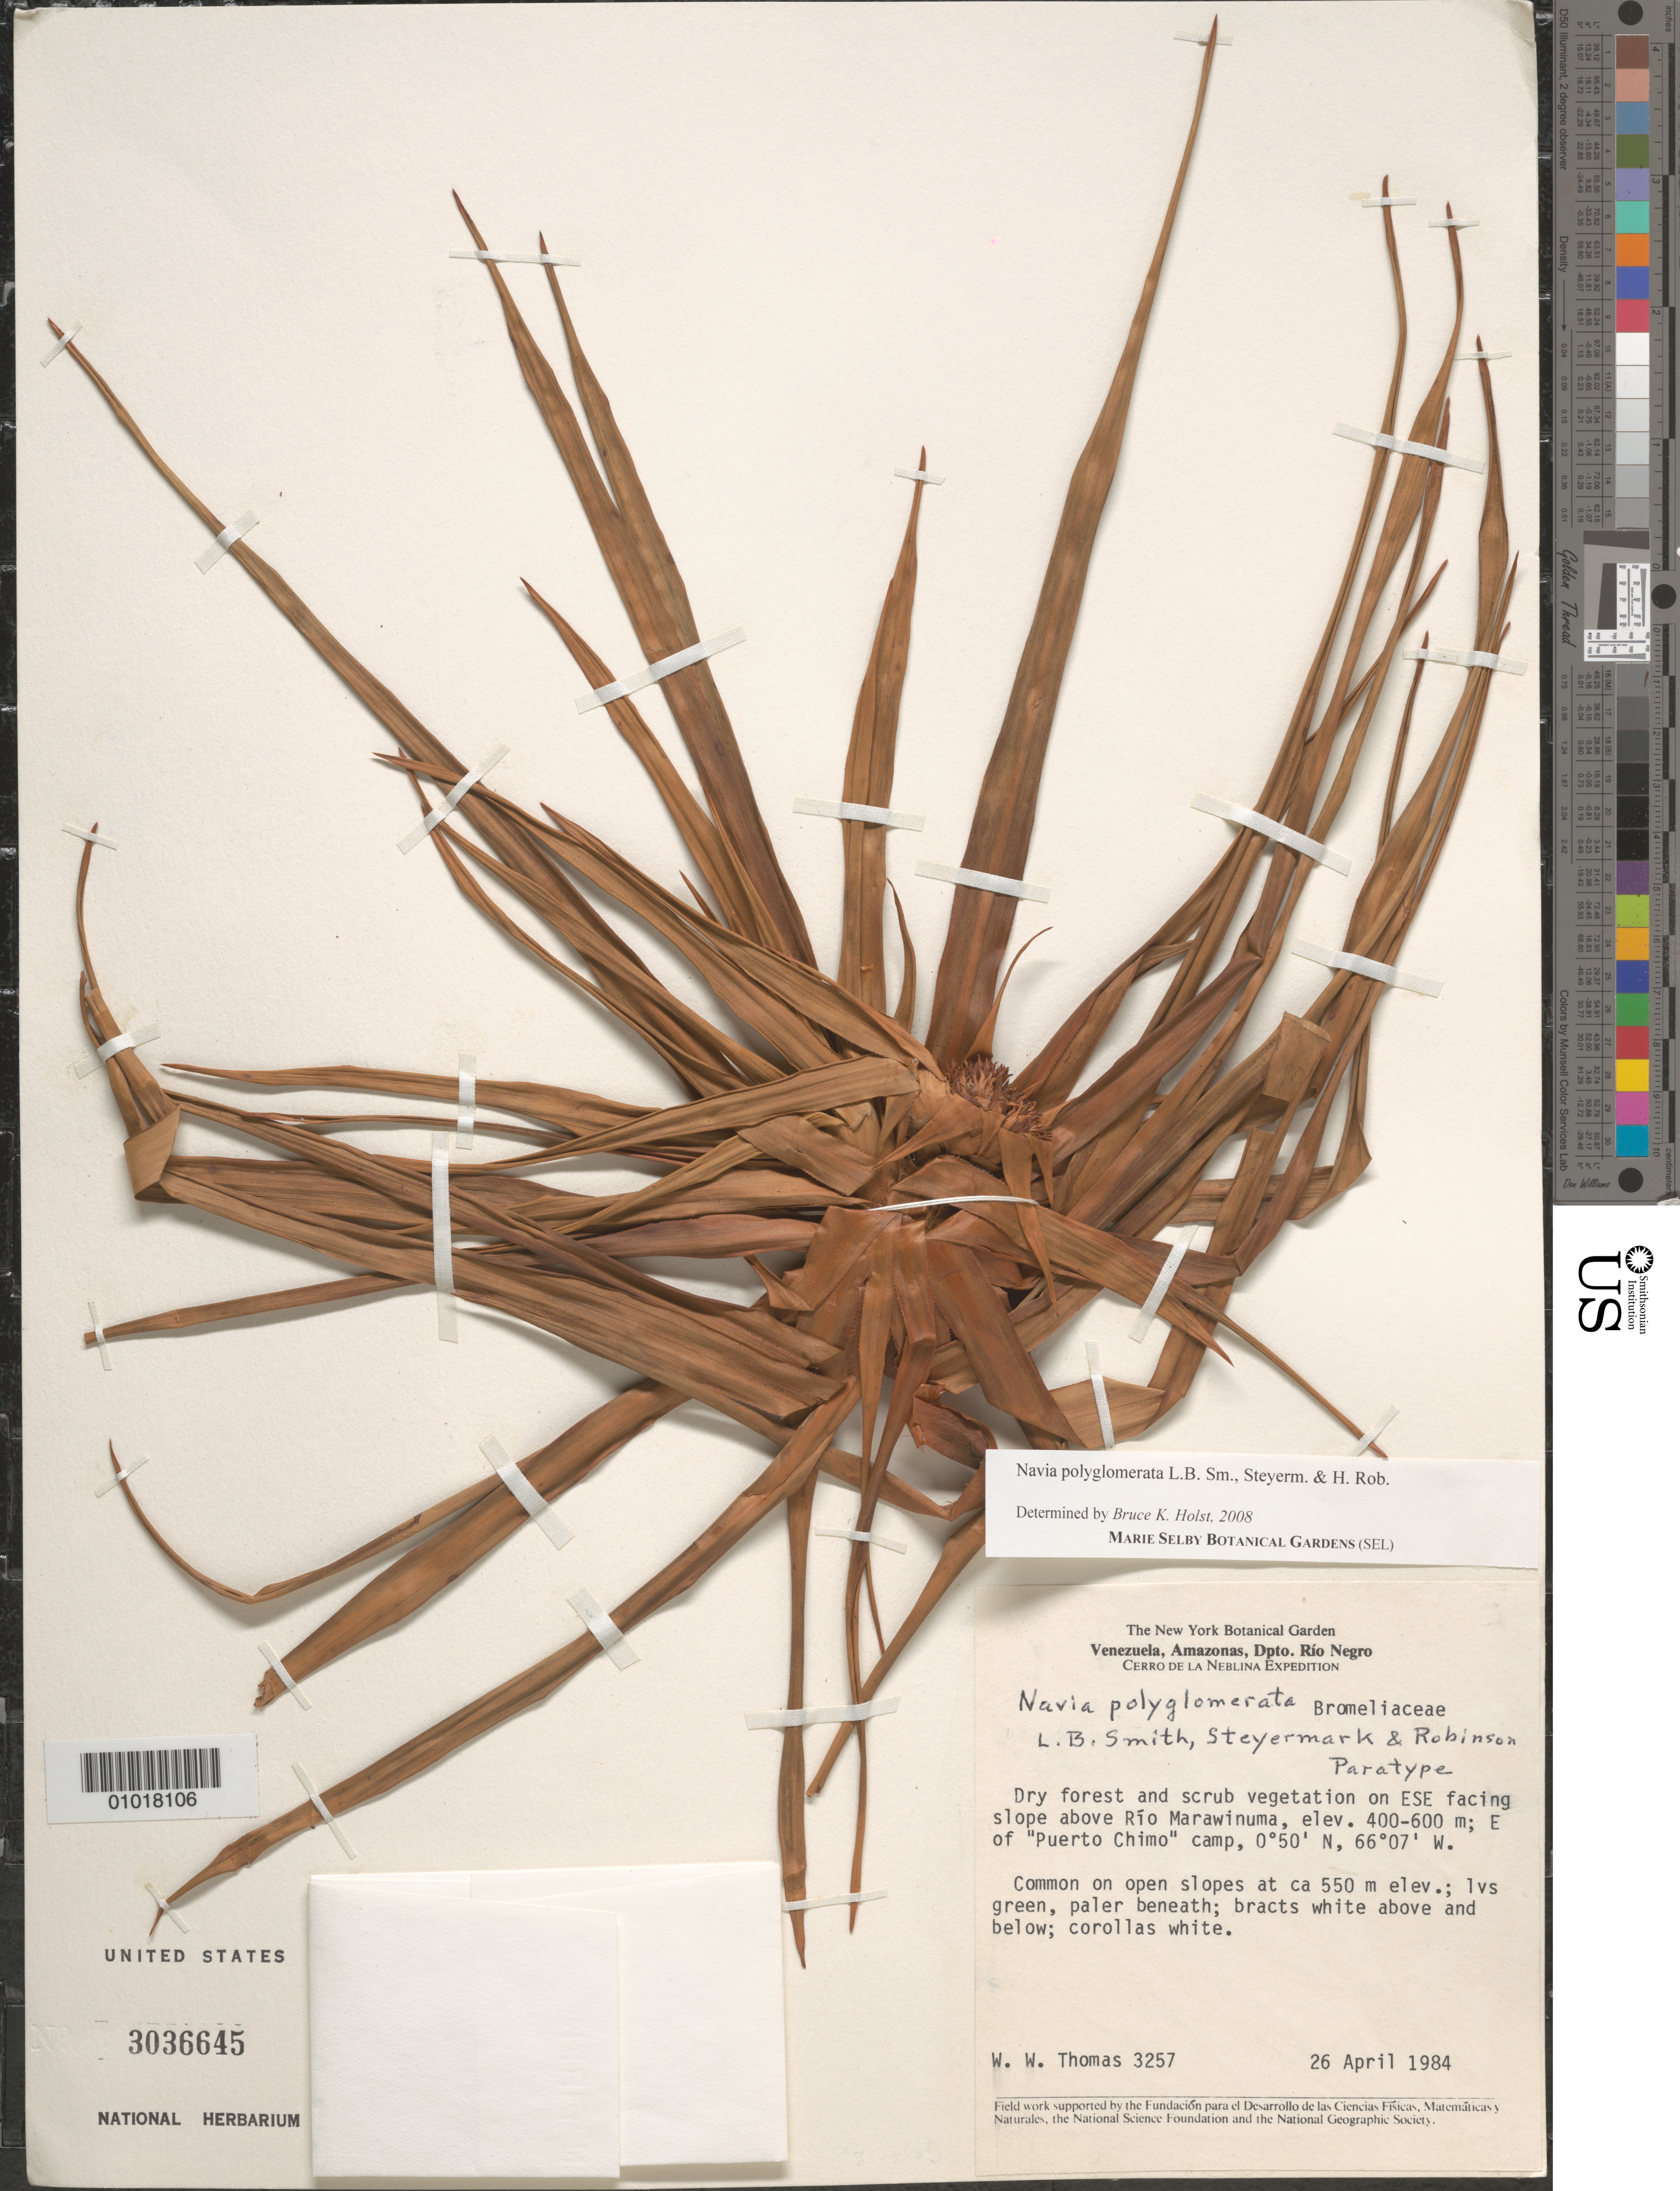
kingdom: Plantae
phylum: Tracheophyta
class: Liliopsida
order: Poales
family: Bromeliaceae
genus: Navia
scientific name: Navia polyglomerata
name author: L.B. Sm.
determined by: Holst, Bruce K.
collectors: W. W. Thomas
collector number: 3257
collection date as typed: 26-Apr-84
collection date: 1984-04-26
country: Venezuela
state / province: Amazonas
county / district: Río Negro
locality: Cerro de La Neblina, ESE-facing slope above Río Marawinuma, E of "Puerto Chimo" camp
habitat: Dry forest and scrub vegetation, ESE facing slope, open slopes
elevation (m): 500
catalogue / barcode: US 3036645